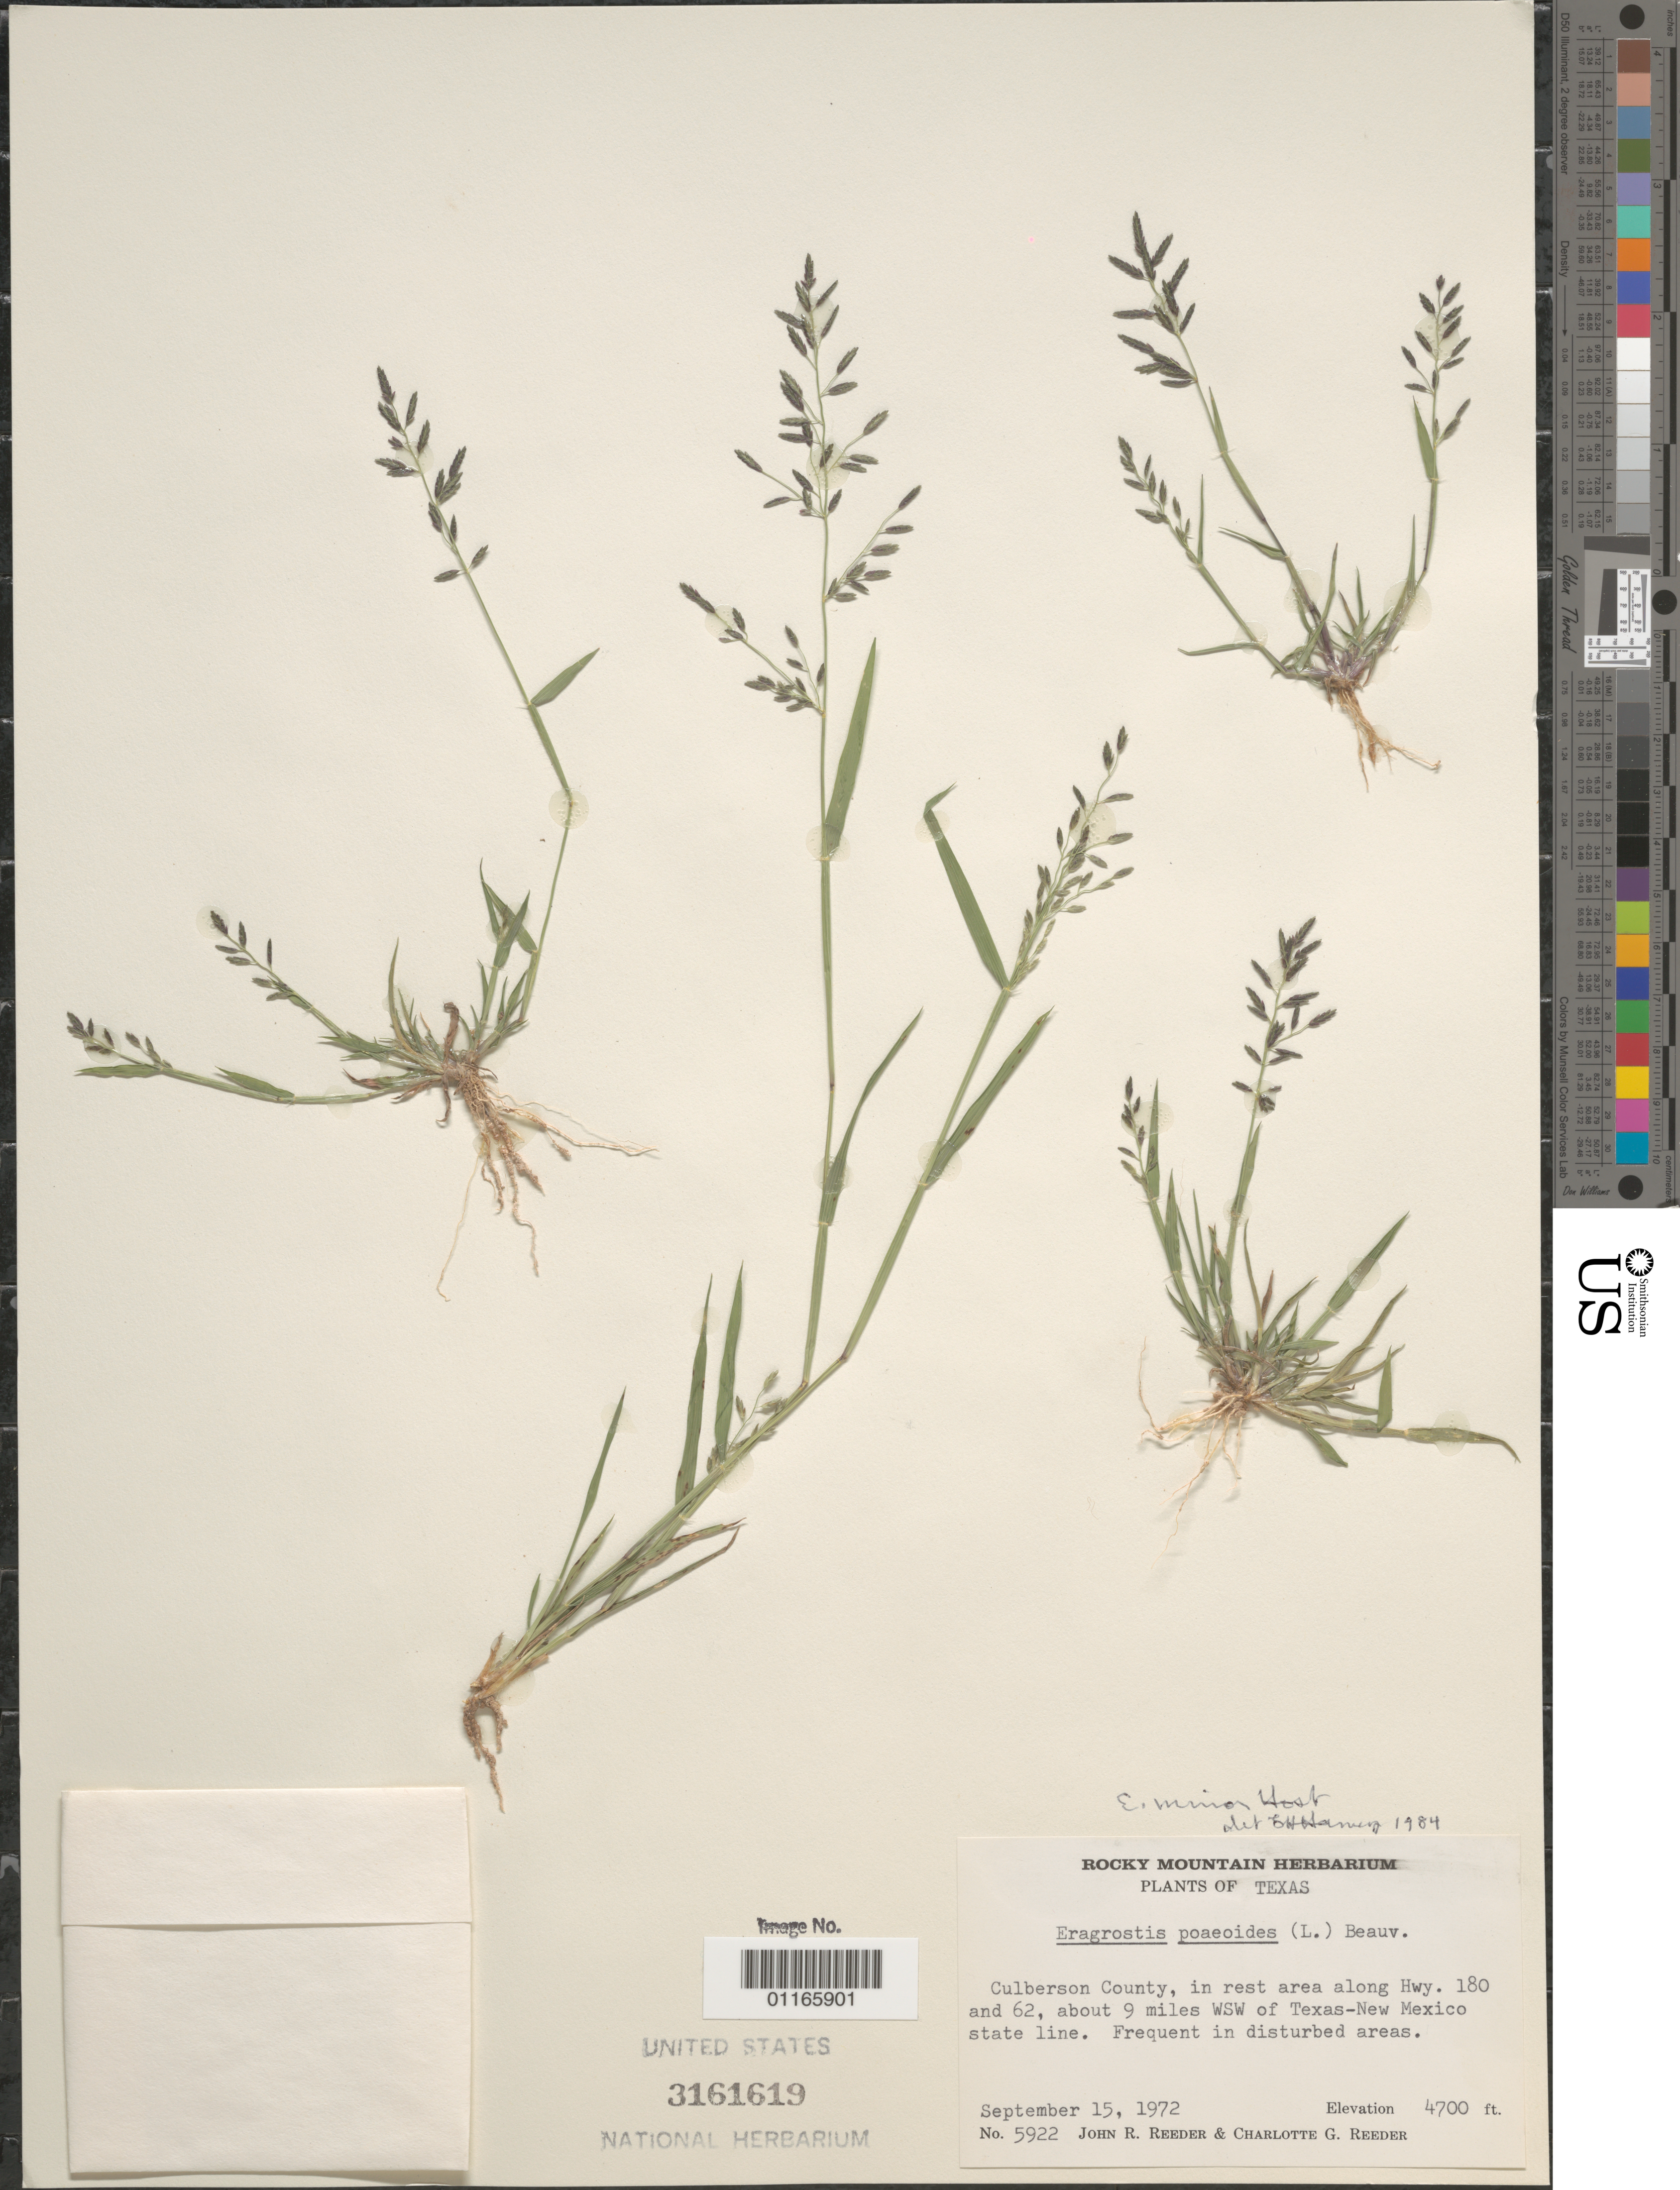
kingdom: Plantae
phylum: Tracheophyta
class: Liliopsida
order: Poales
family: Poaceae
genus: Eragrostis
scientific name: Eragrostis minor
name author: Host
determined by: Harvey, S. H.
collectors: J. R. Reeder & C. G. Reeder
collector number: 5922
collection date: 1972-09-15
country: United States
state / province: Texas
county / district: Culberson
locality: In rest area along Hwy. 180 and 62, about 9 miles WSW of Texas-New Mexico state line.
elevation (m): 1433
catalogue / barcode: US 3161619